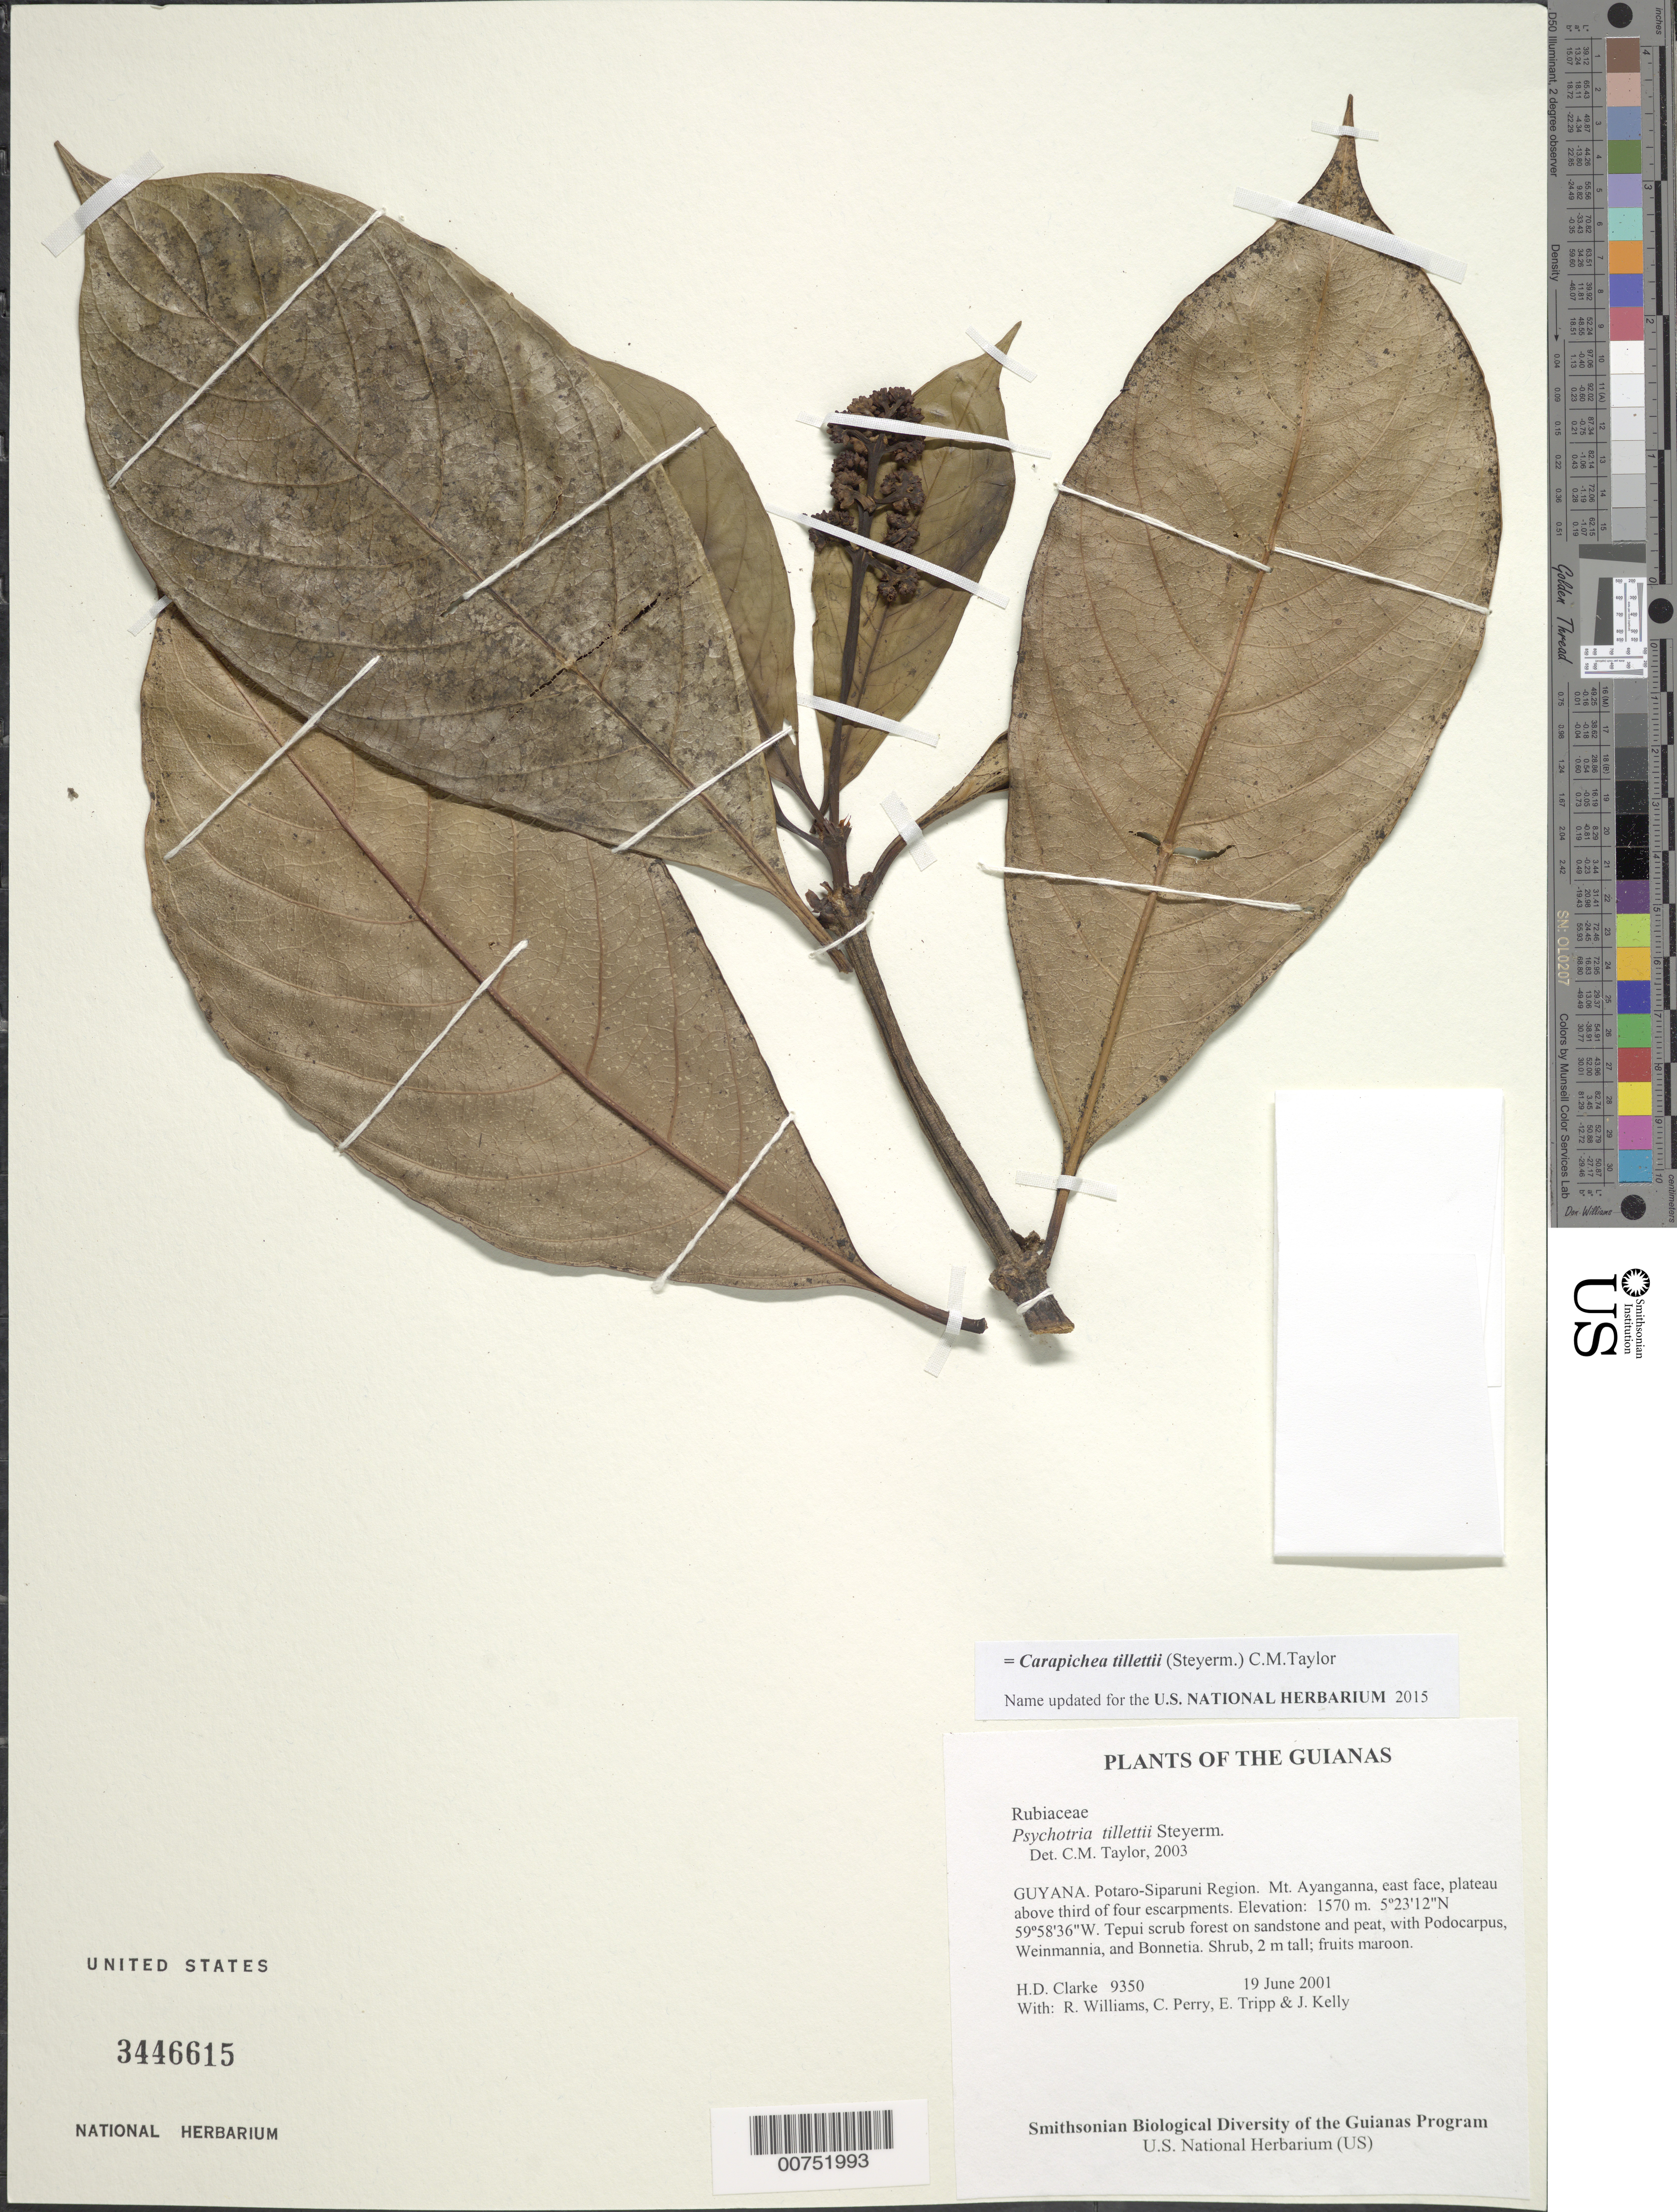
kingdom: Plantae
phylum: Tracheophyta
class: Magnoliopsida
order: Gentianales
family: Rubiaceae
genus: Psychotria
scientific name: Psychotria tillettii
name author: Steyerm.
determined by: Taylor, Charlotte M.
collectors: H. D. Clarke, R. Williams, C. Perry, E. Tripp & J. Kelly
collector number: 9350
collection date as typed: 19 June 2001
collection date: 2001-06-19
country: Guyana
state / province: Potaro-Siparuni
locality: Mt. Ayanganna, east face, plateau above third of four escarpments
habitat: Tepui scrub forest on sandstone and peat, with Podocarpus, Weinmannia, and Bonnetia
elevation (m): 1570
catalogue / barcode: US 3446615